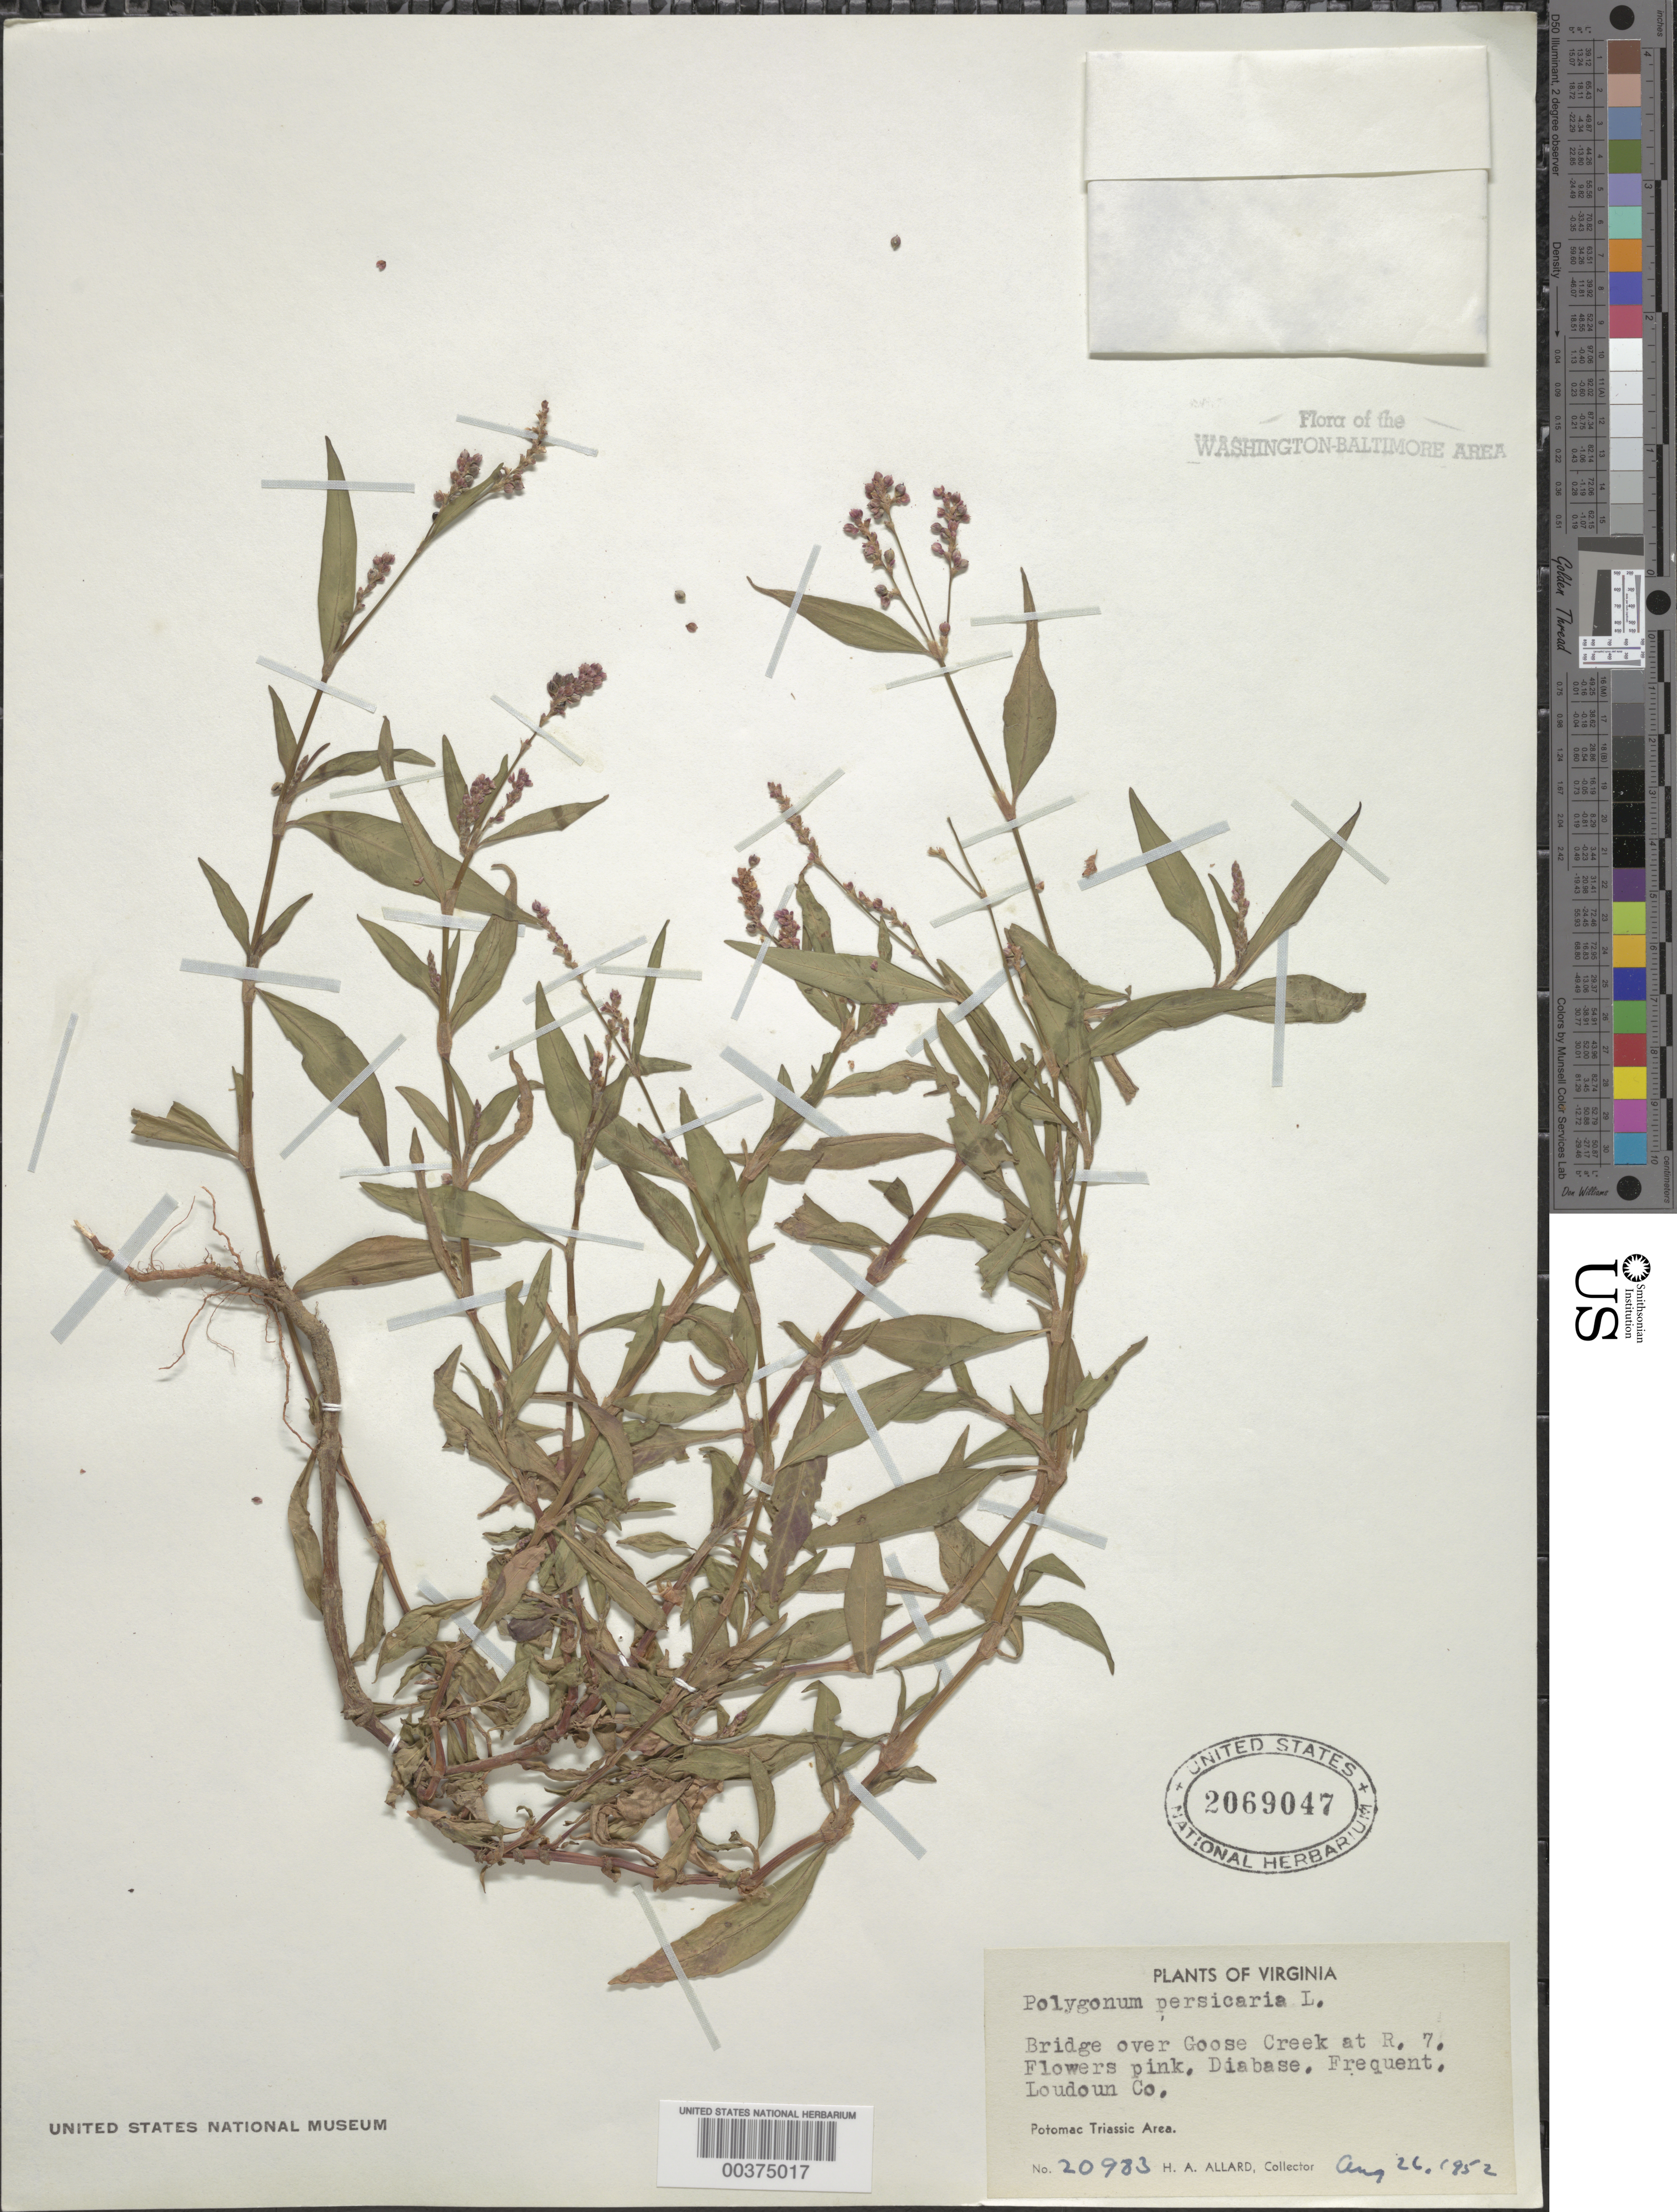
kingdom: Plantae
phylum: Tracheophyta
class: Magnoliopsida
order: Caryophyllales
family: Polygonaceae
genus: Persicaria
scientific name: Persicaria maculosa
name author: S.F. Gray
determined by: Atha, D. E.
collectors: H. A. Allard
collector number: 20983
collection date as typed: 26 Aug 1952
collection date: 1952-08-26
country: United States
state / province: Virginia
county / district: Loudoun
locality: Goose Creek, Route 7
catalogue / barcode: US 2069047